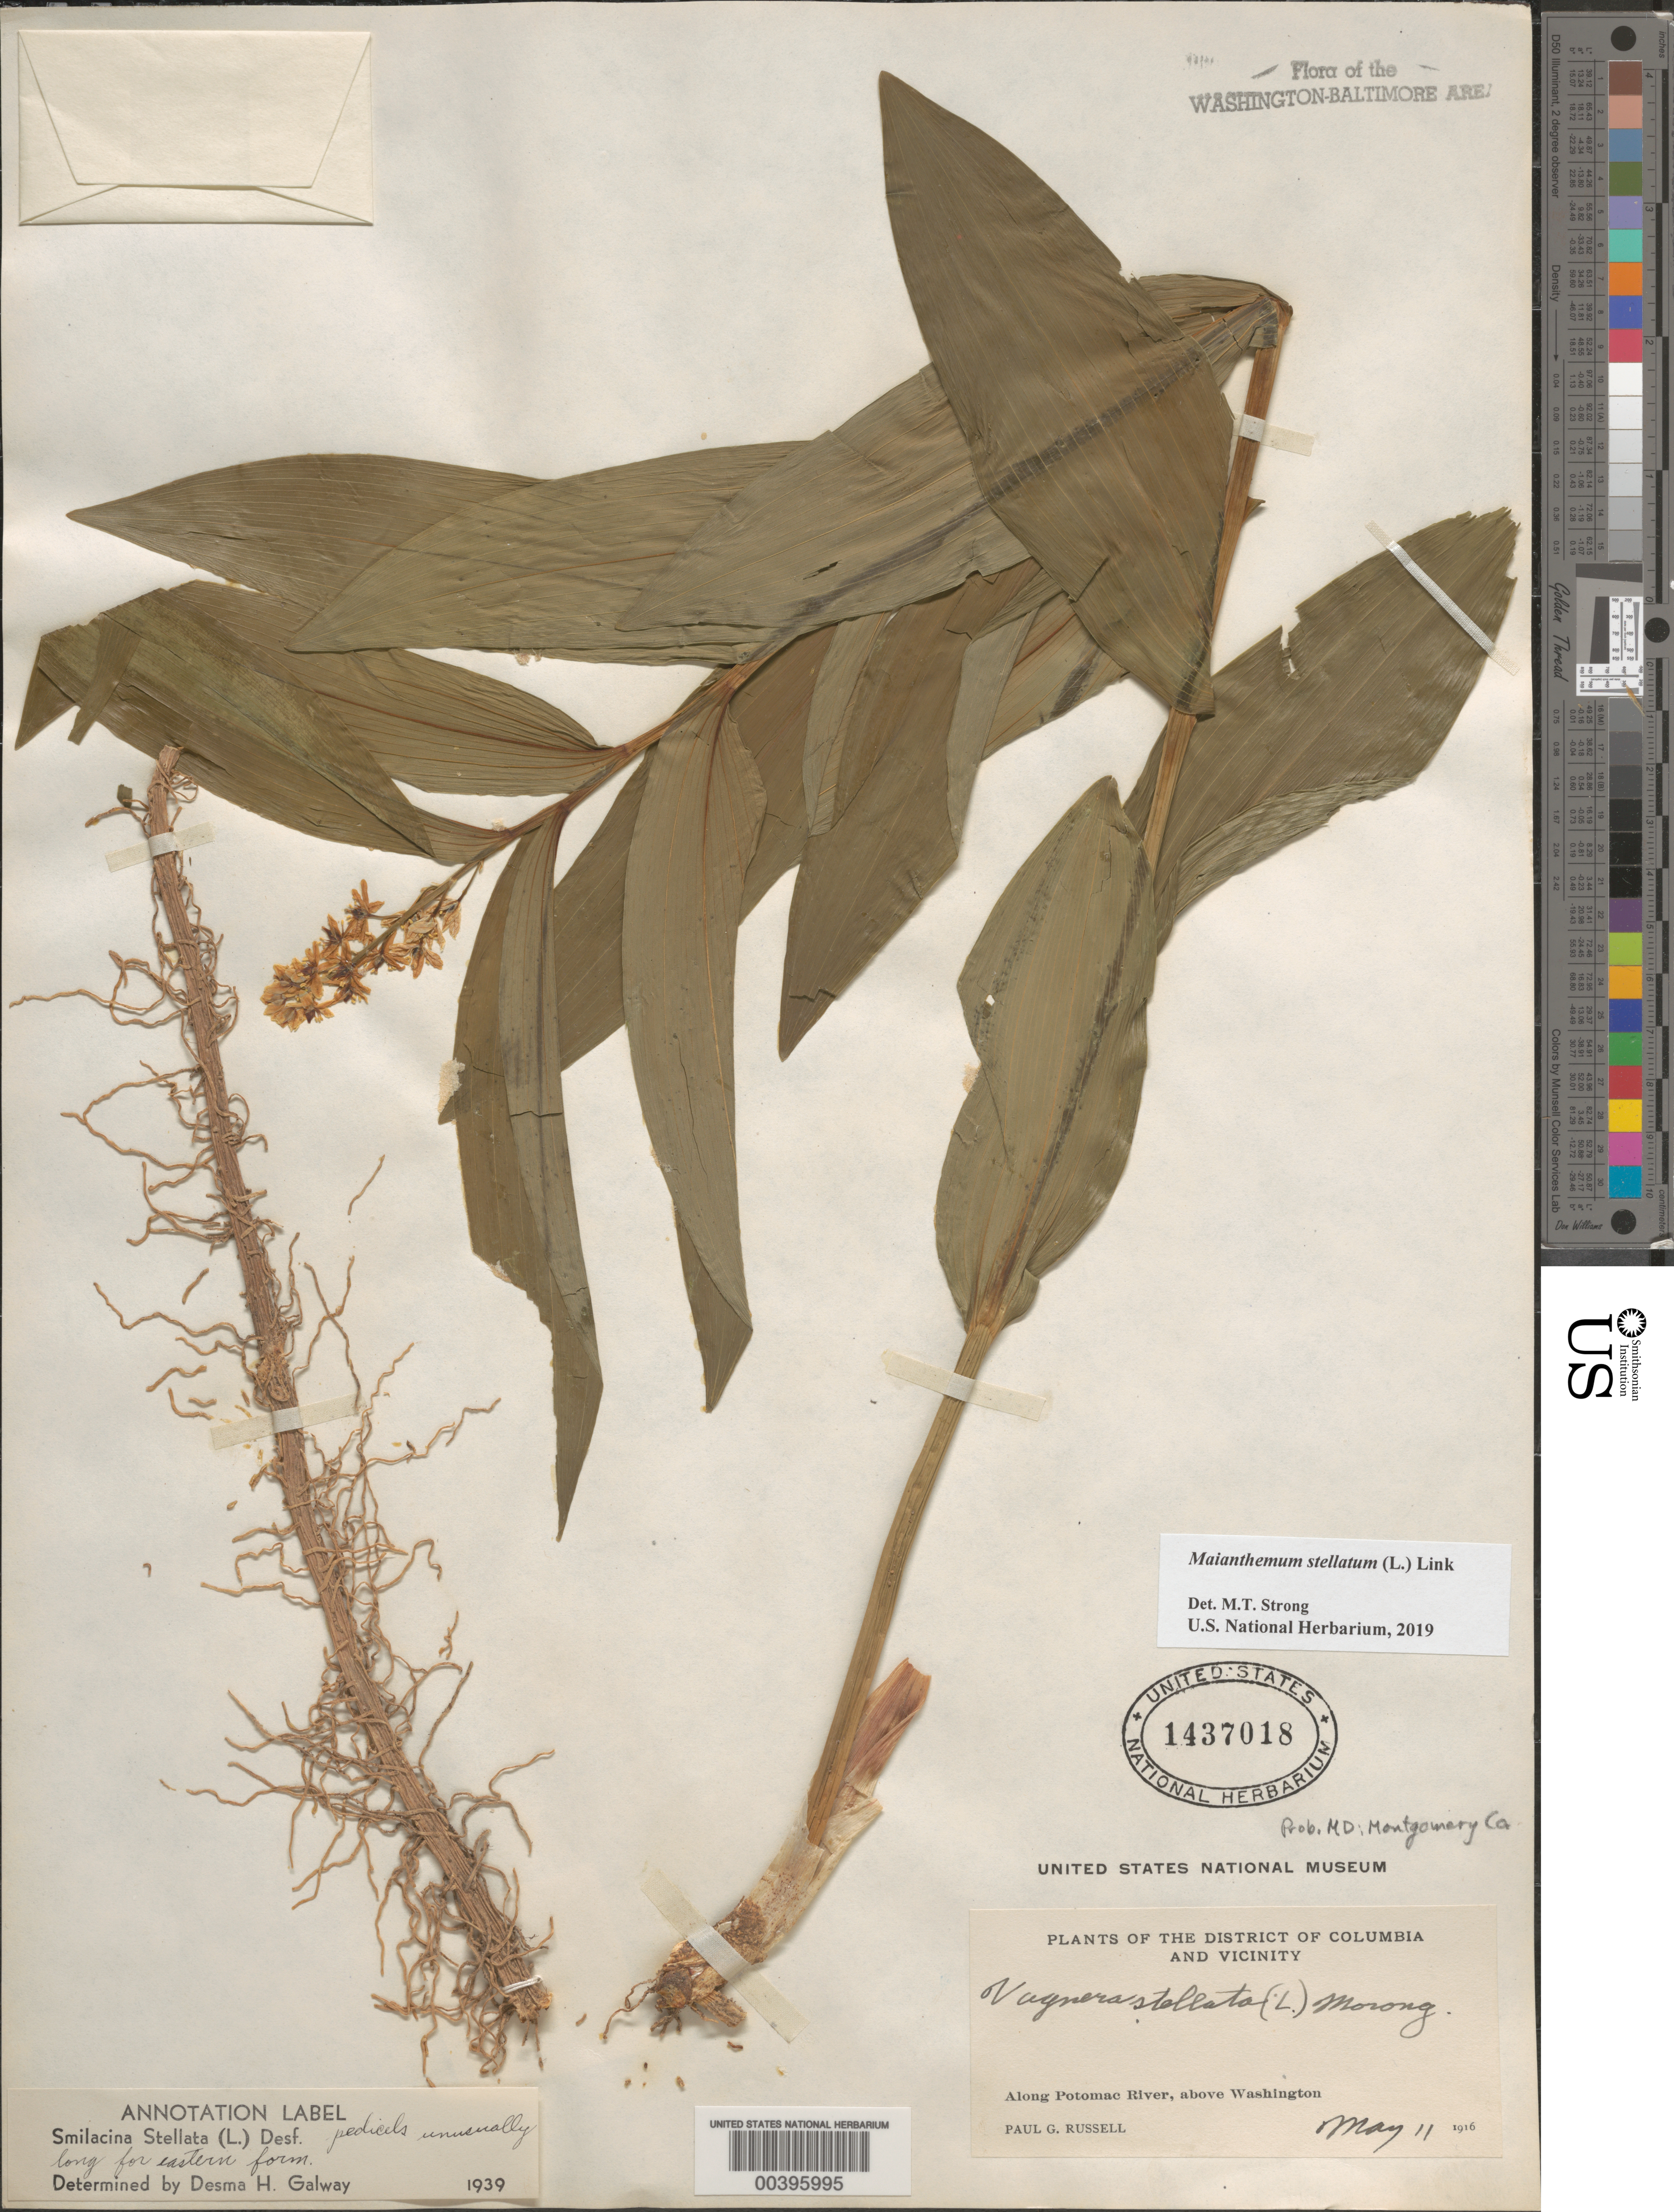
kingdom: Plantae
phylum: Tracheophyta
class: Liliopsida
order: Asparagales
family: Asparagaceae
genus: Maianthemum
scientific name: Maianthemum stellatum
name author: (L.) Link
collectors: P. G. Russell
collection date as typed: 11 May 1916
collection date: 1916-05-11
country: United States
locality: Along Potomac River, above Washington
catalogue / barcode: US 1437018